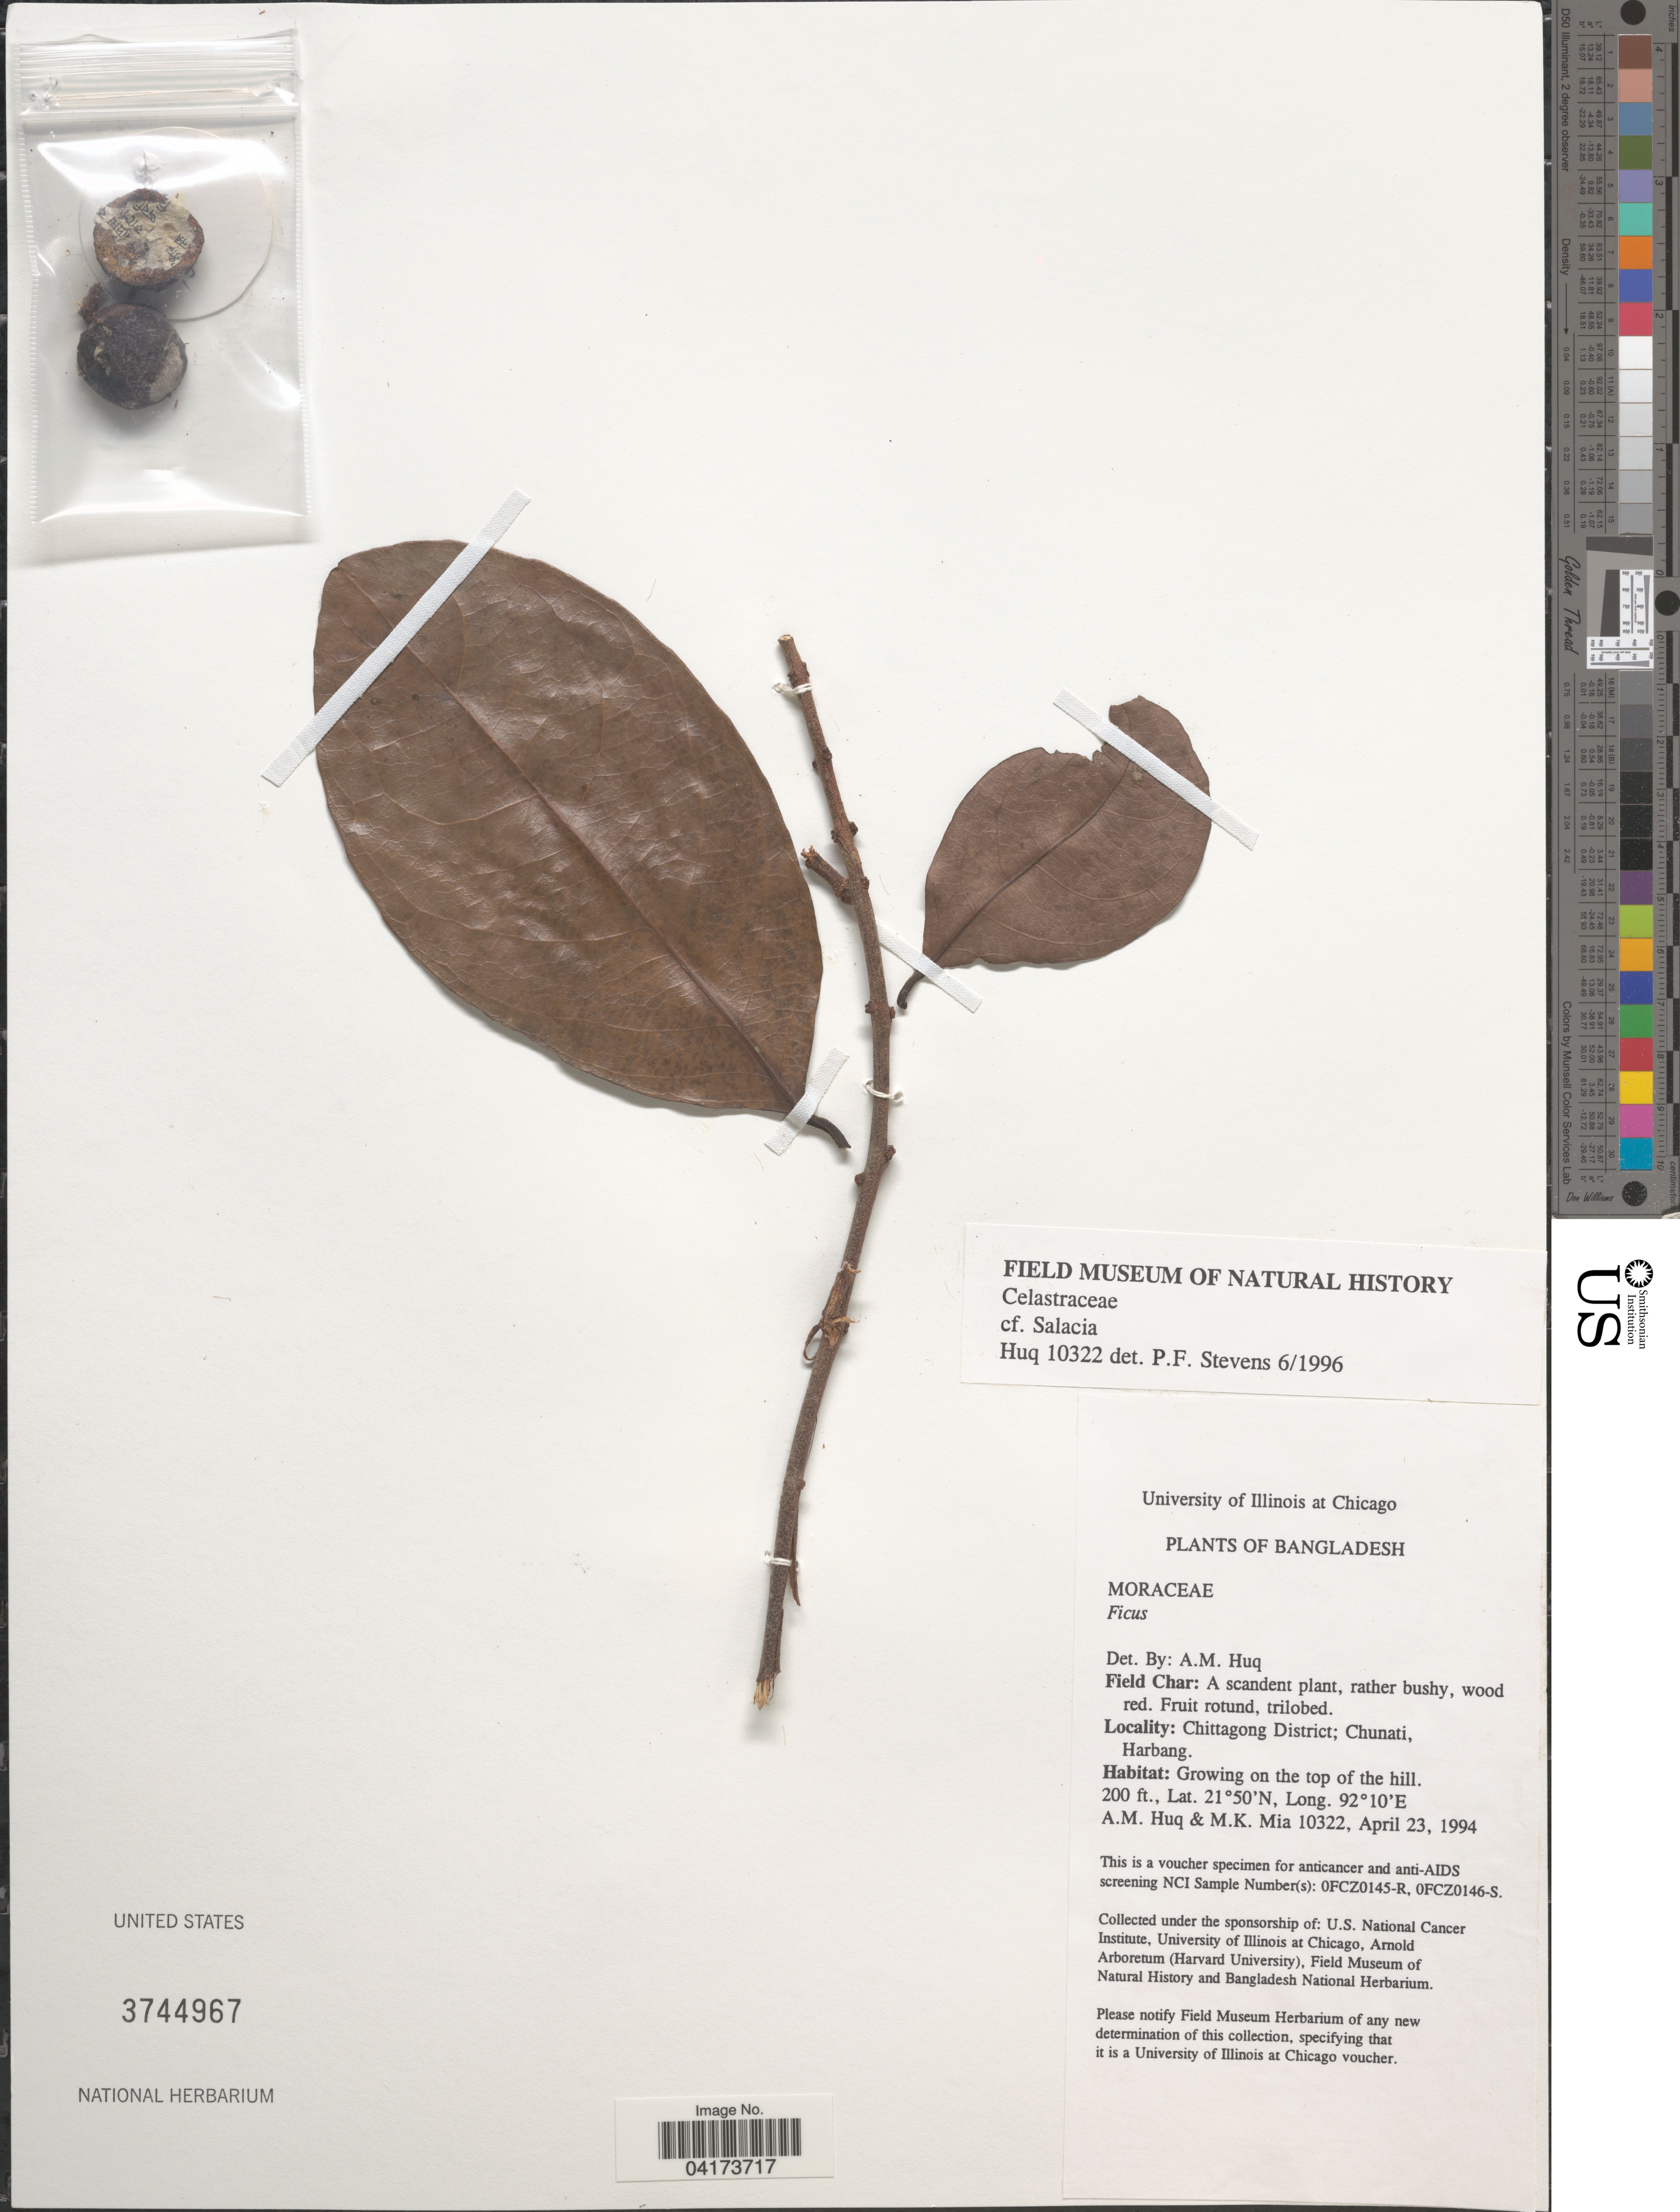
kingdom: Plantae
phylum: Tracheophyta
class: Magnoliopsida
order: Celastrales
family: Celastraceae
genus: Salacia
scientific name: Salacia sp.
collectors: A. M. Huq & M. Mia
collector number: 10322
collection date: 1994-04-23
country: Bangladesh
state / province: Chittagong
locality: Chittagong District; Chunati, Harbang.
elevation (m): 61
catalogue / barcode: US 3744967